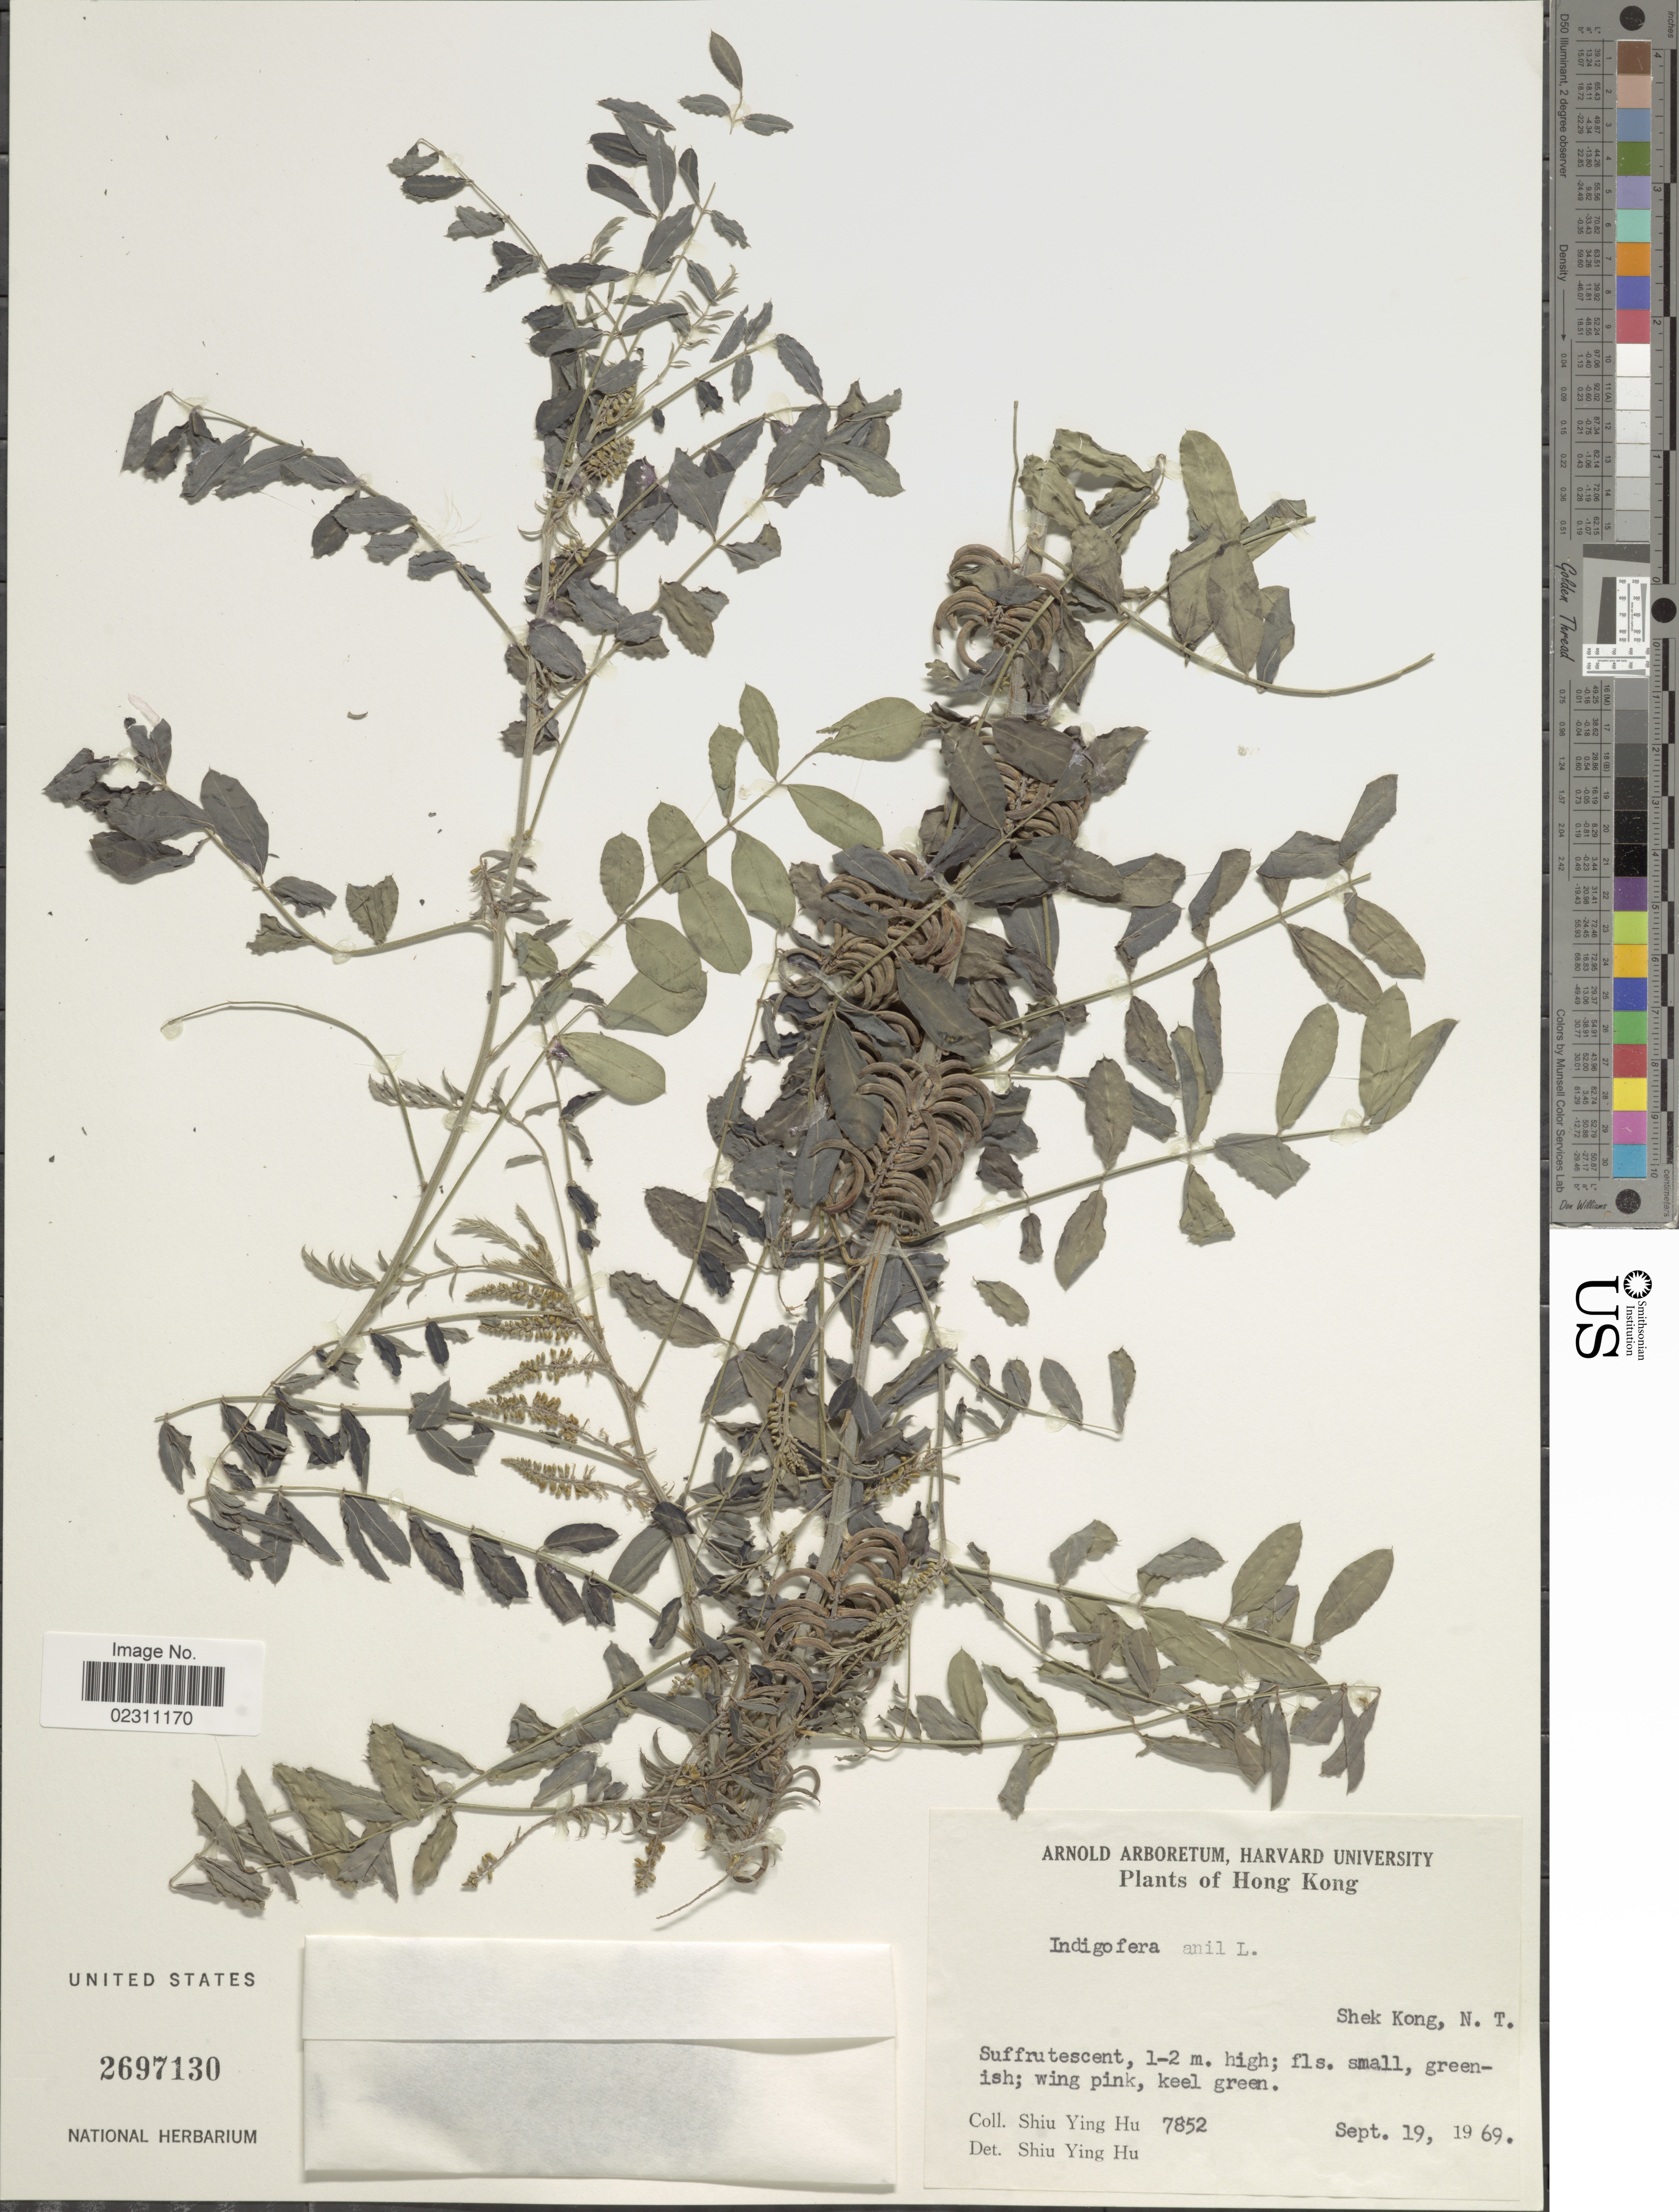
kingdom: Plantae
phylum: Tracheophyta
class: Magnoliopsida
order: Fabales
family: Fabaceae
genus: Indigofera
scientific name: Indigofera suffruticosa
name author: Mill.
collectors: S. Y. Hu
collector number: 7852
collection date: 1969-09-19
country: China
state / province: Hong Kong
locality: Shek Kong, N.T.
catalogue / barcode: US 2697130